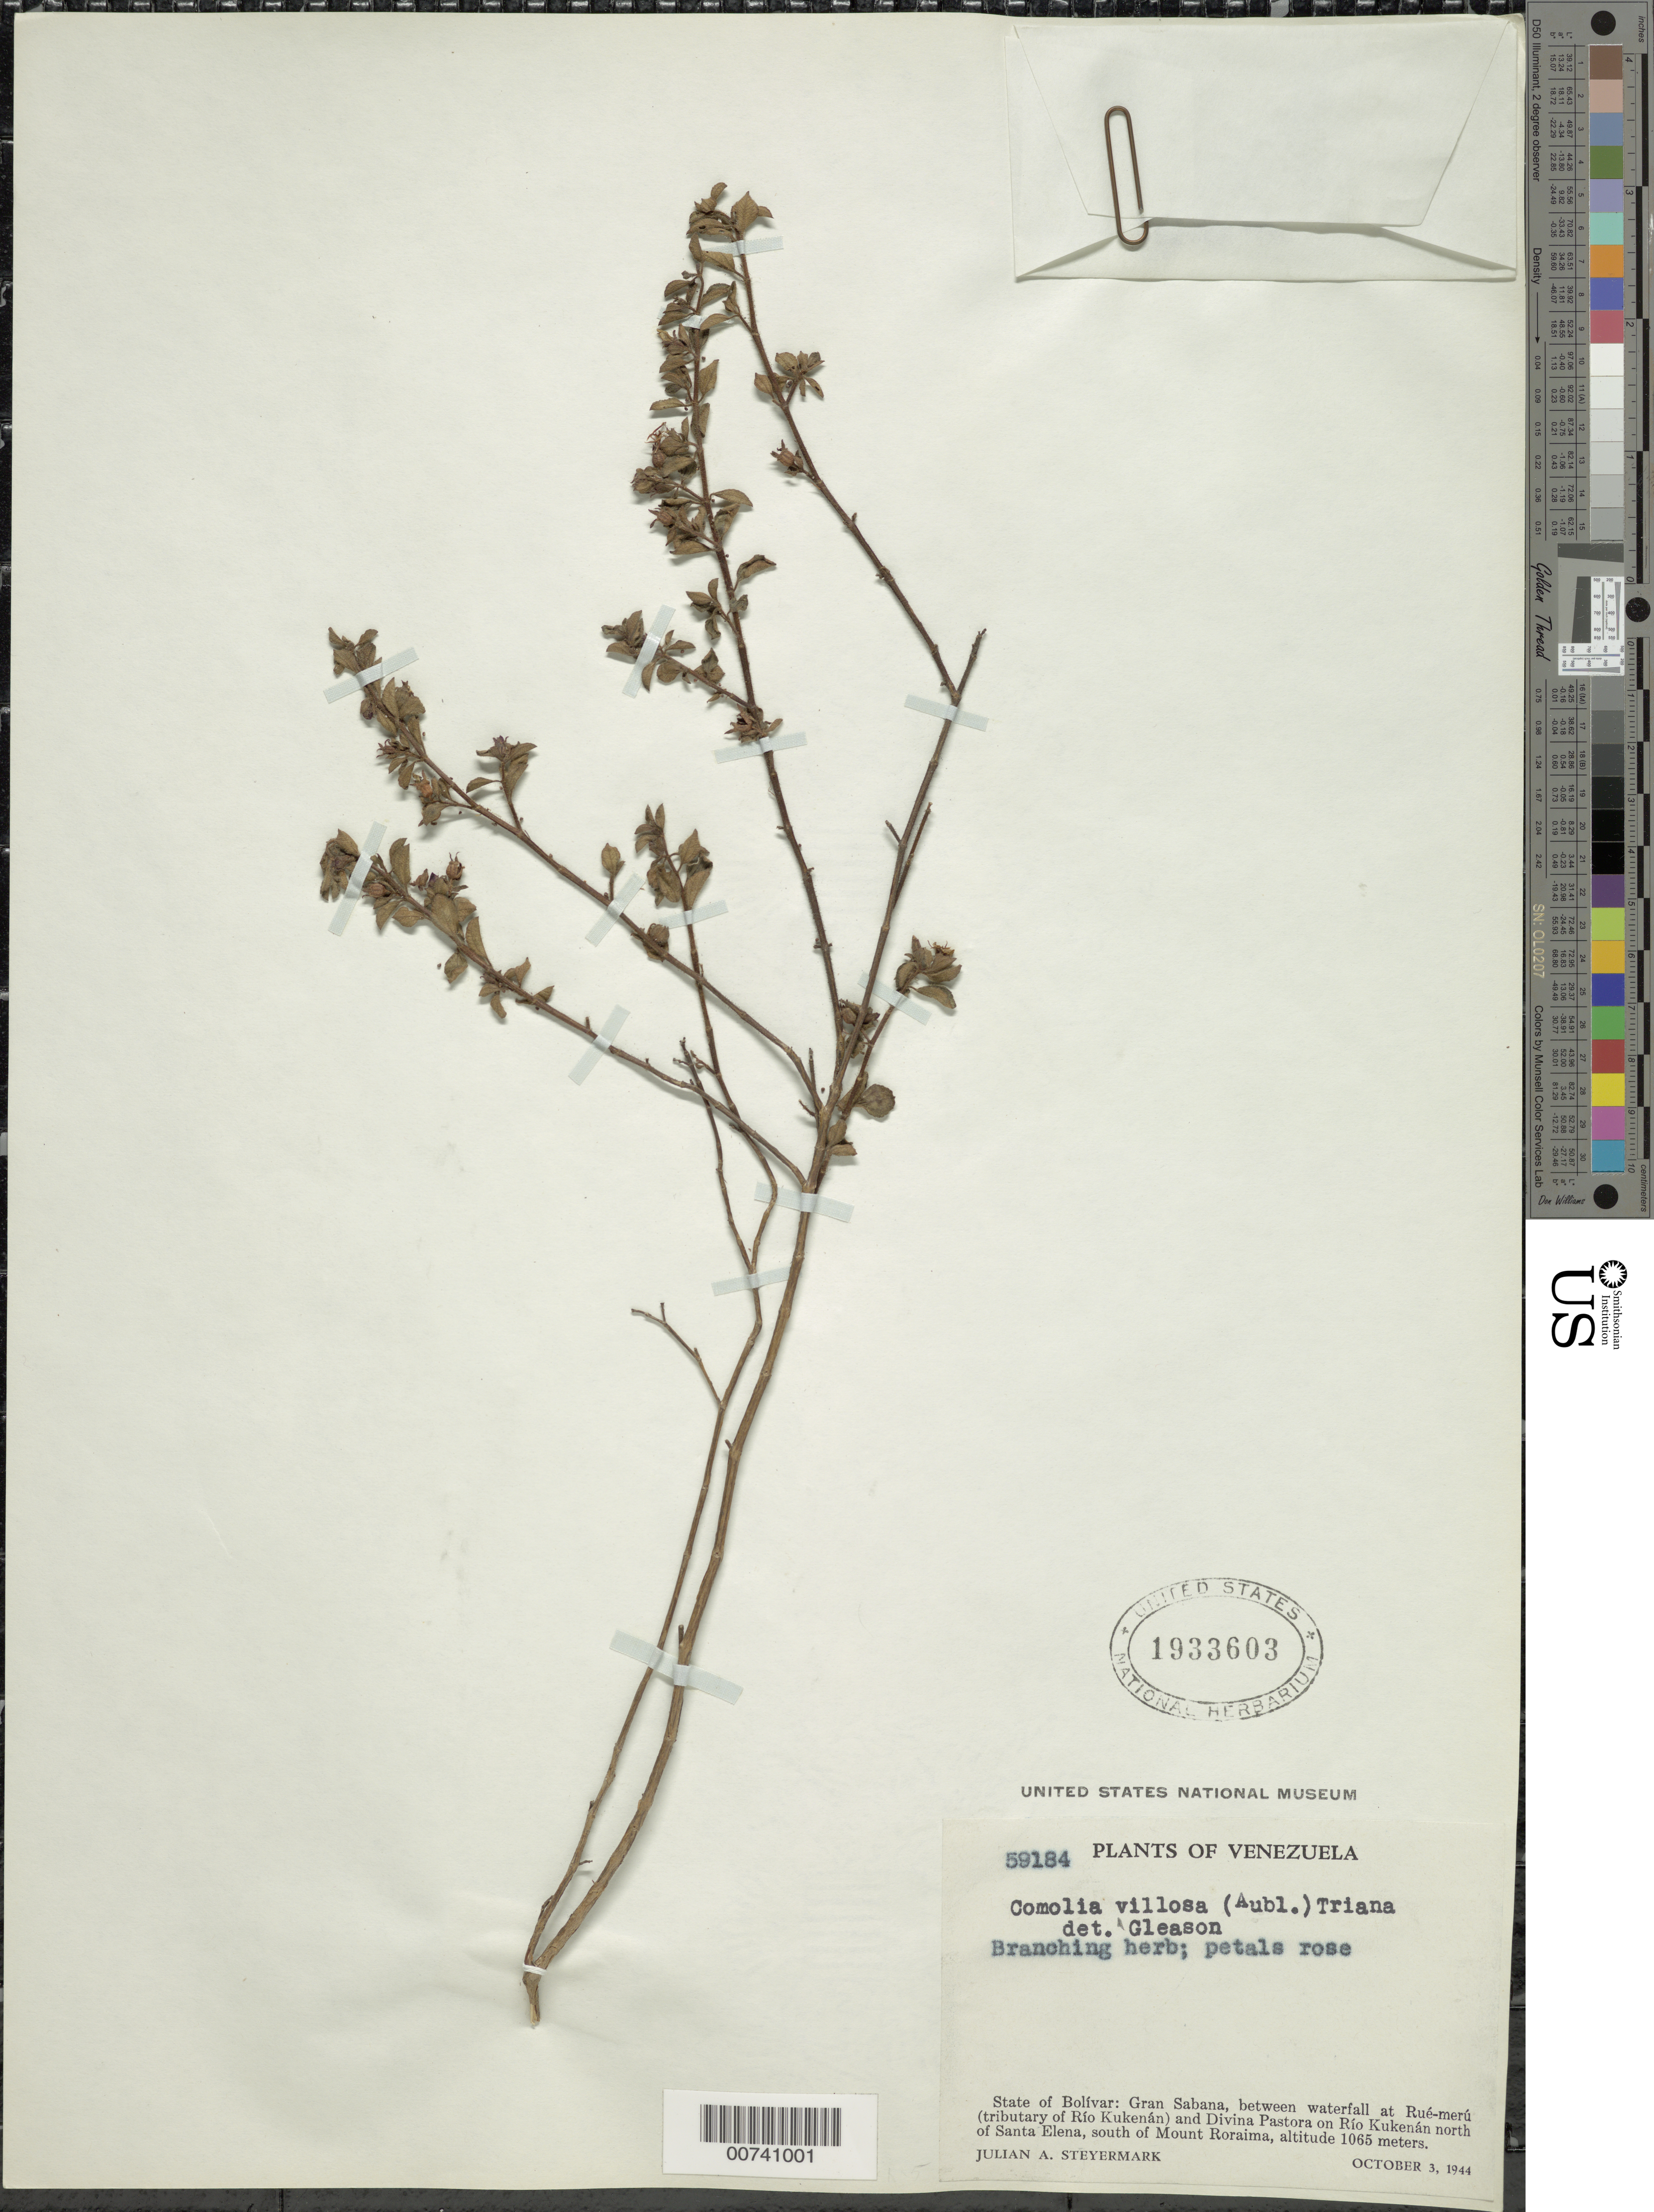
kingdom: Plantae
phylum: Tracheophyta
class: Magnoliopsida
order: Myrtales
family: Melastomataceae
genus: Comolia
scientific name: Comolia microphylla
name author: Benth.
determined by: Nunes da Silva, Diego, (RB), Jardim Botanico do Rio de Janeiro - Herbario (BRAZIL)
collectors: J. Steyermark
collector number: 59184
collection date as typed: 3-Oct-44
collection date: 1944-10-03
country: Venezuela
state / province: Bolívar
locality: Gran Sabana, between waterfall at Rué-merú (trib of Río Kukenán) and Divina Pastora on Río Kukenán, north of Santa Elena, south of Mount Roraima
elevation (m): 1065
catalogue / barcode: US 1933603